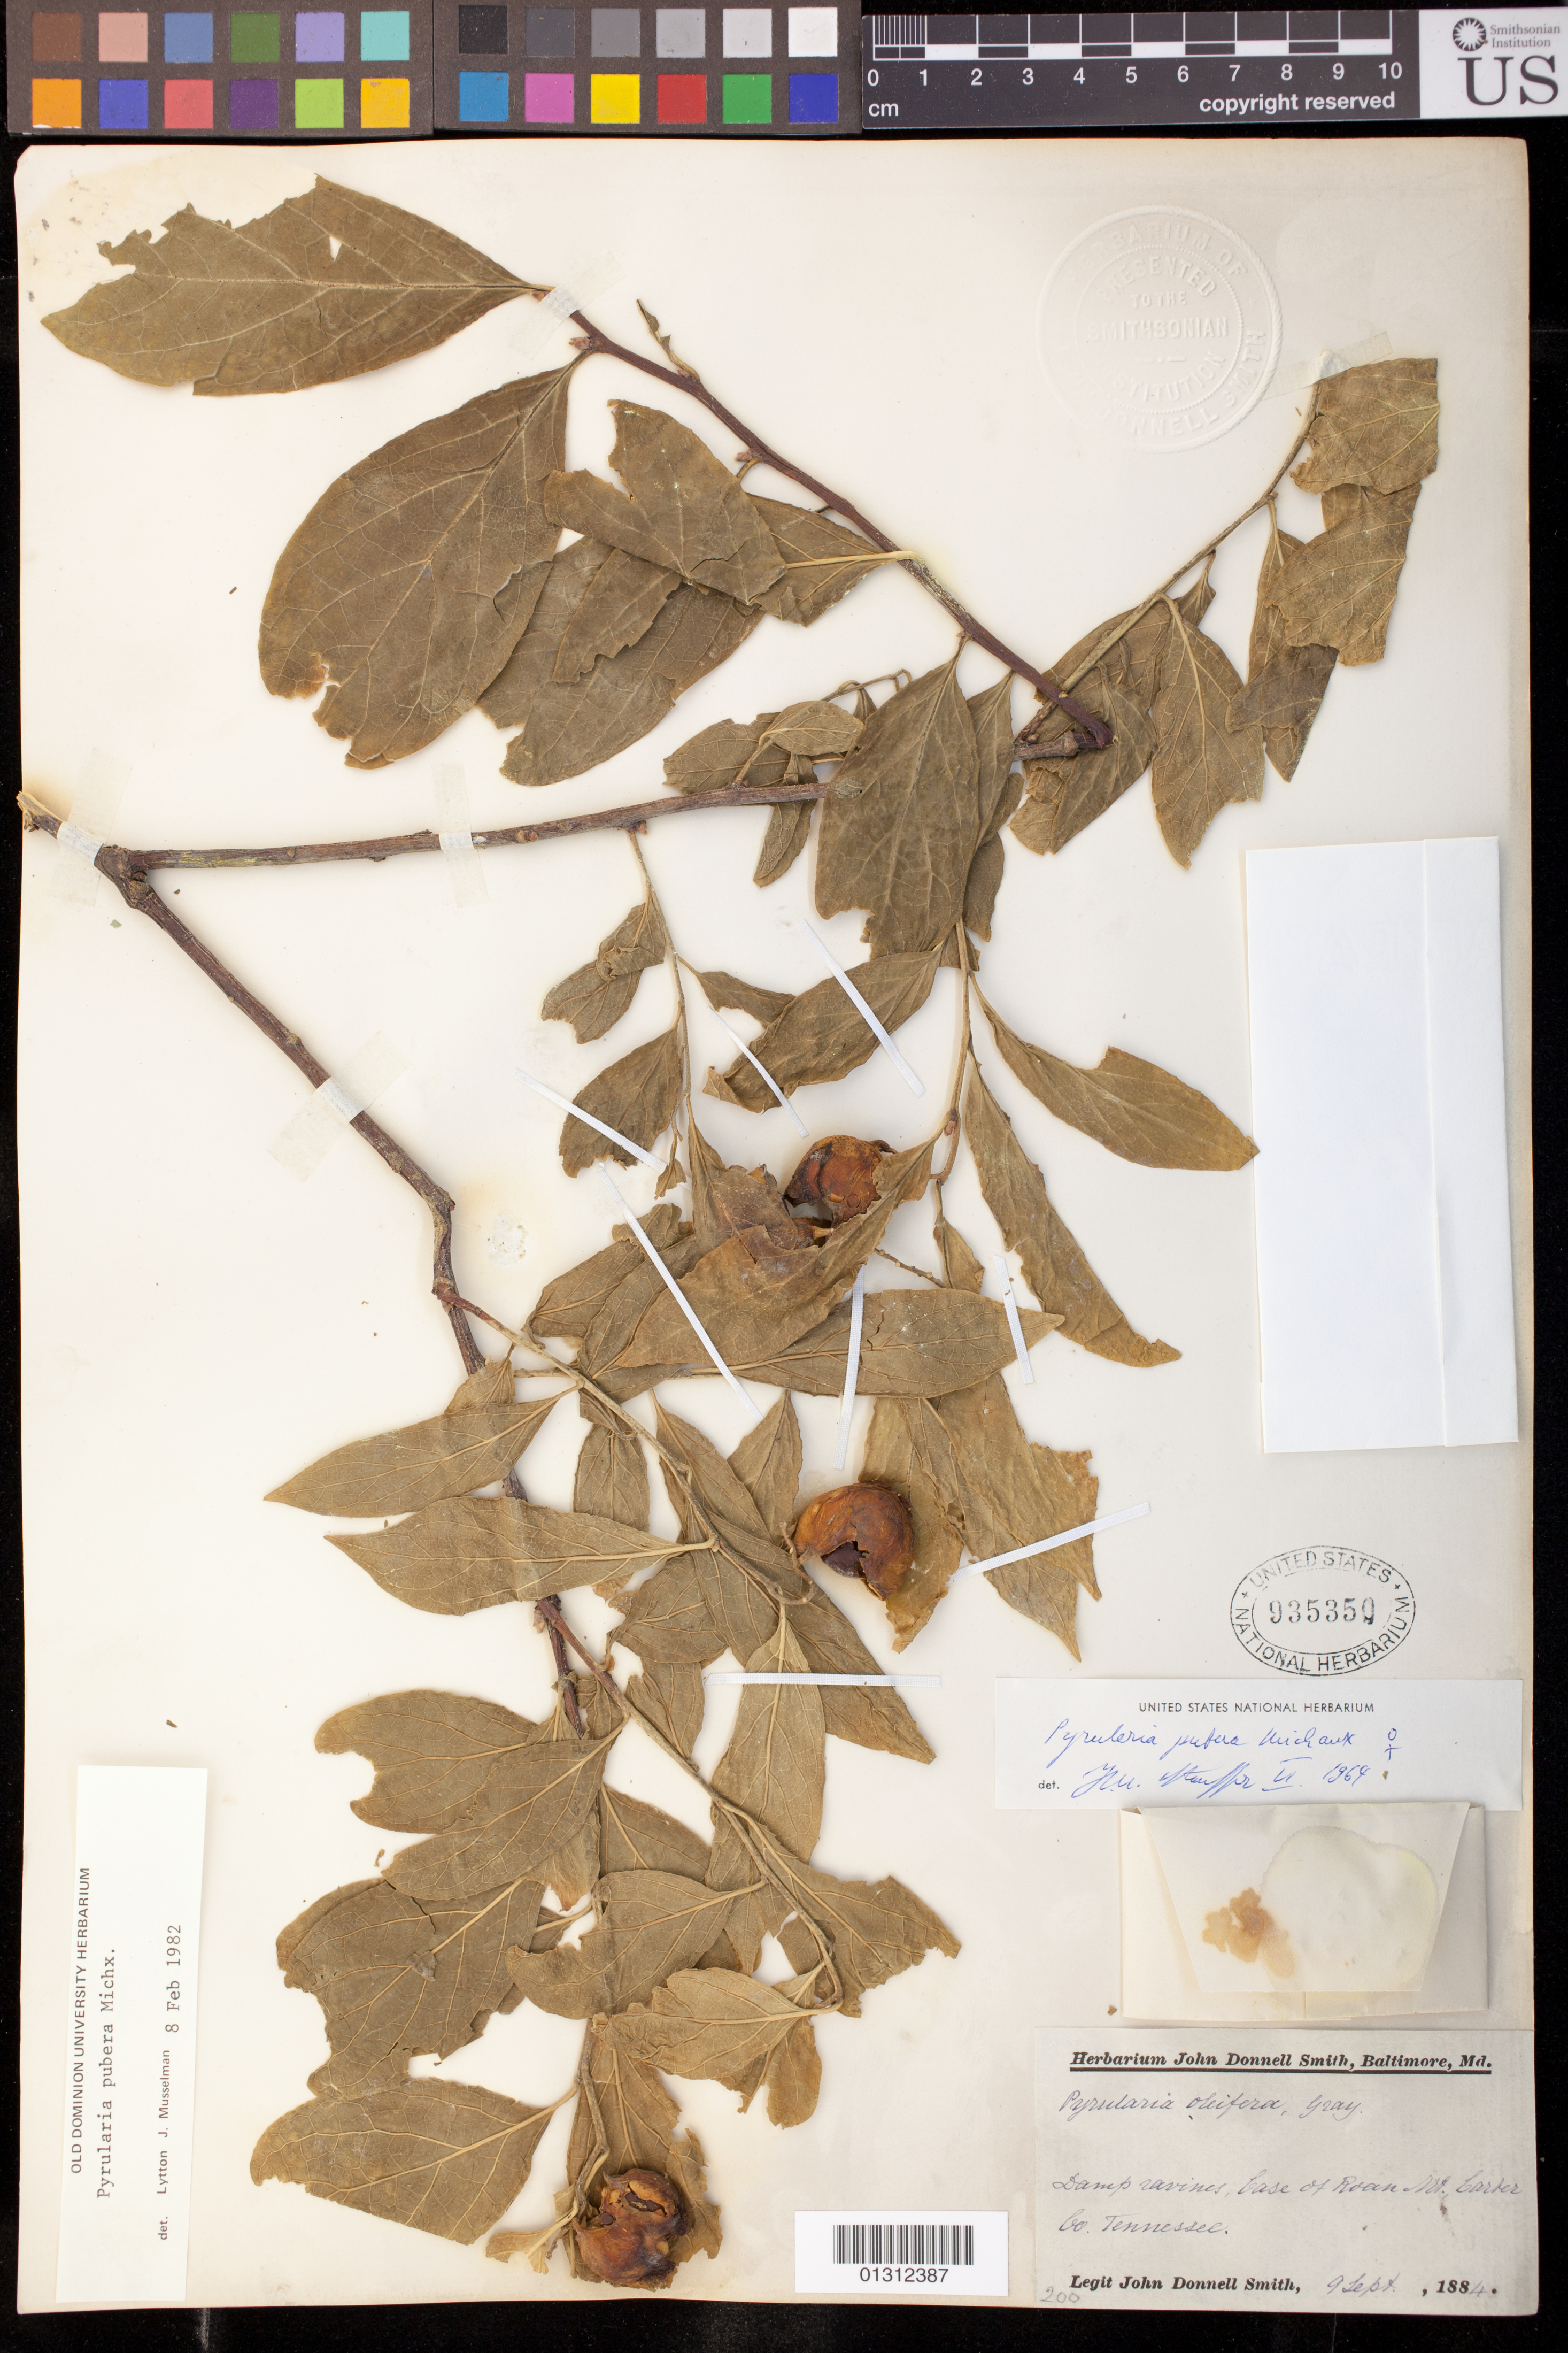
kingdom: Plantae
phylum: Tracheophyta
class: Magnoliopsida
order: Santalales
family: Cervantesiaceae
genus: Pyrularia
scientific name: Pyrularia pubera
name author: Michx.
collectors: J. Donnell Smith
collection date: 1884-09-09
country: United States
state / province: Tennessee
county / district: Carter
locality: base of Roan Mt.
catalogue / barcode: US 935350